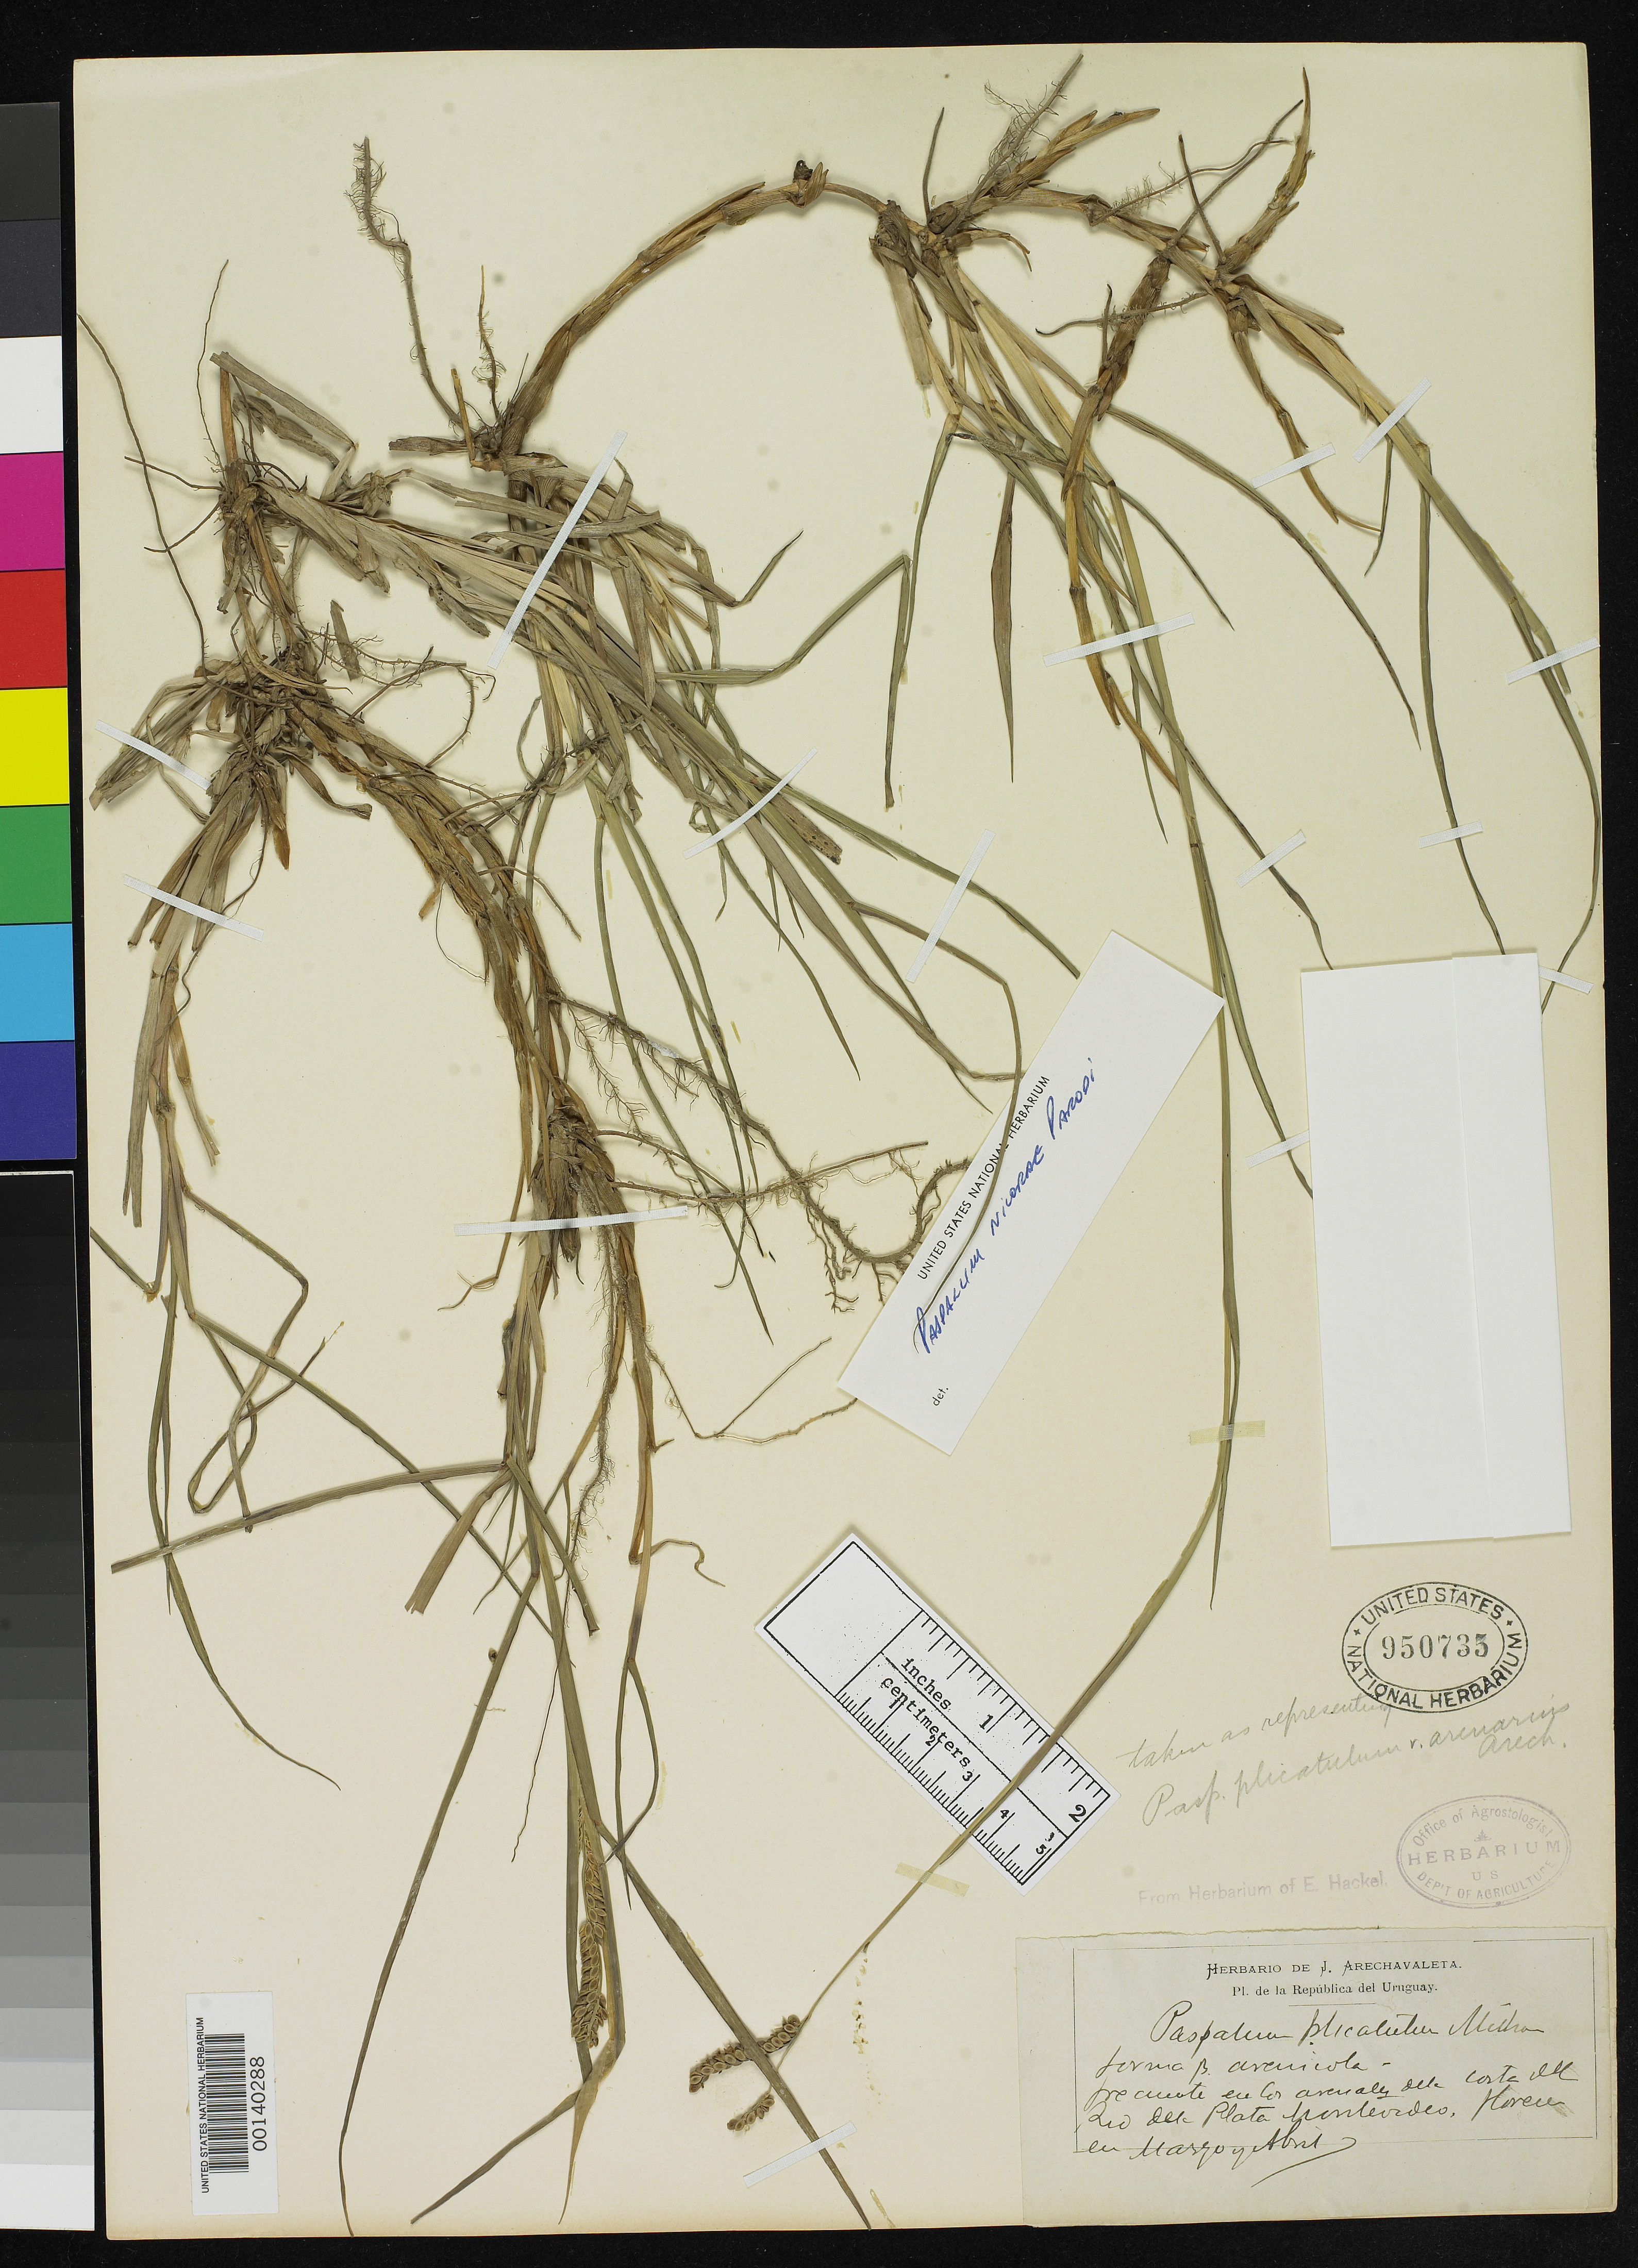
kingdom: Plantae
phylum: Tracheophyta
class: Liliopsida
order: Poales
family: Poaceae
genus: Paspalum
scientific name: Paspalum plicatulum var. arenarium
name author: Arechav.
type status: Type Collection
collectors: J. Arechavaleta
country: Uruguay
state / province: Montevideo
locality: Rio del Plata.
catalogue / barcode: US 950735